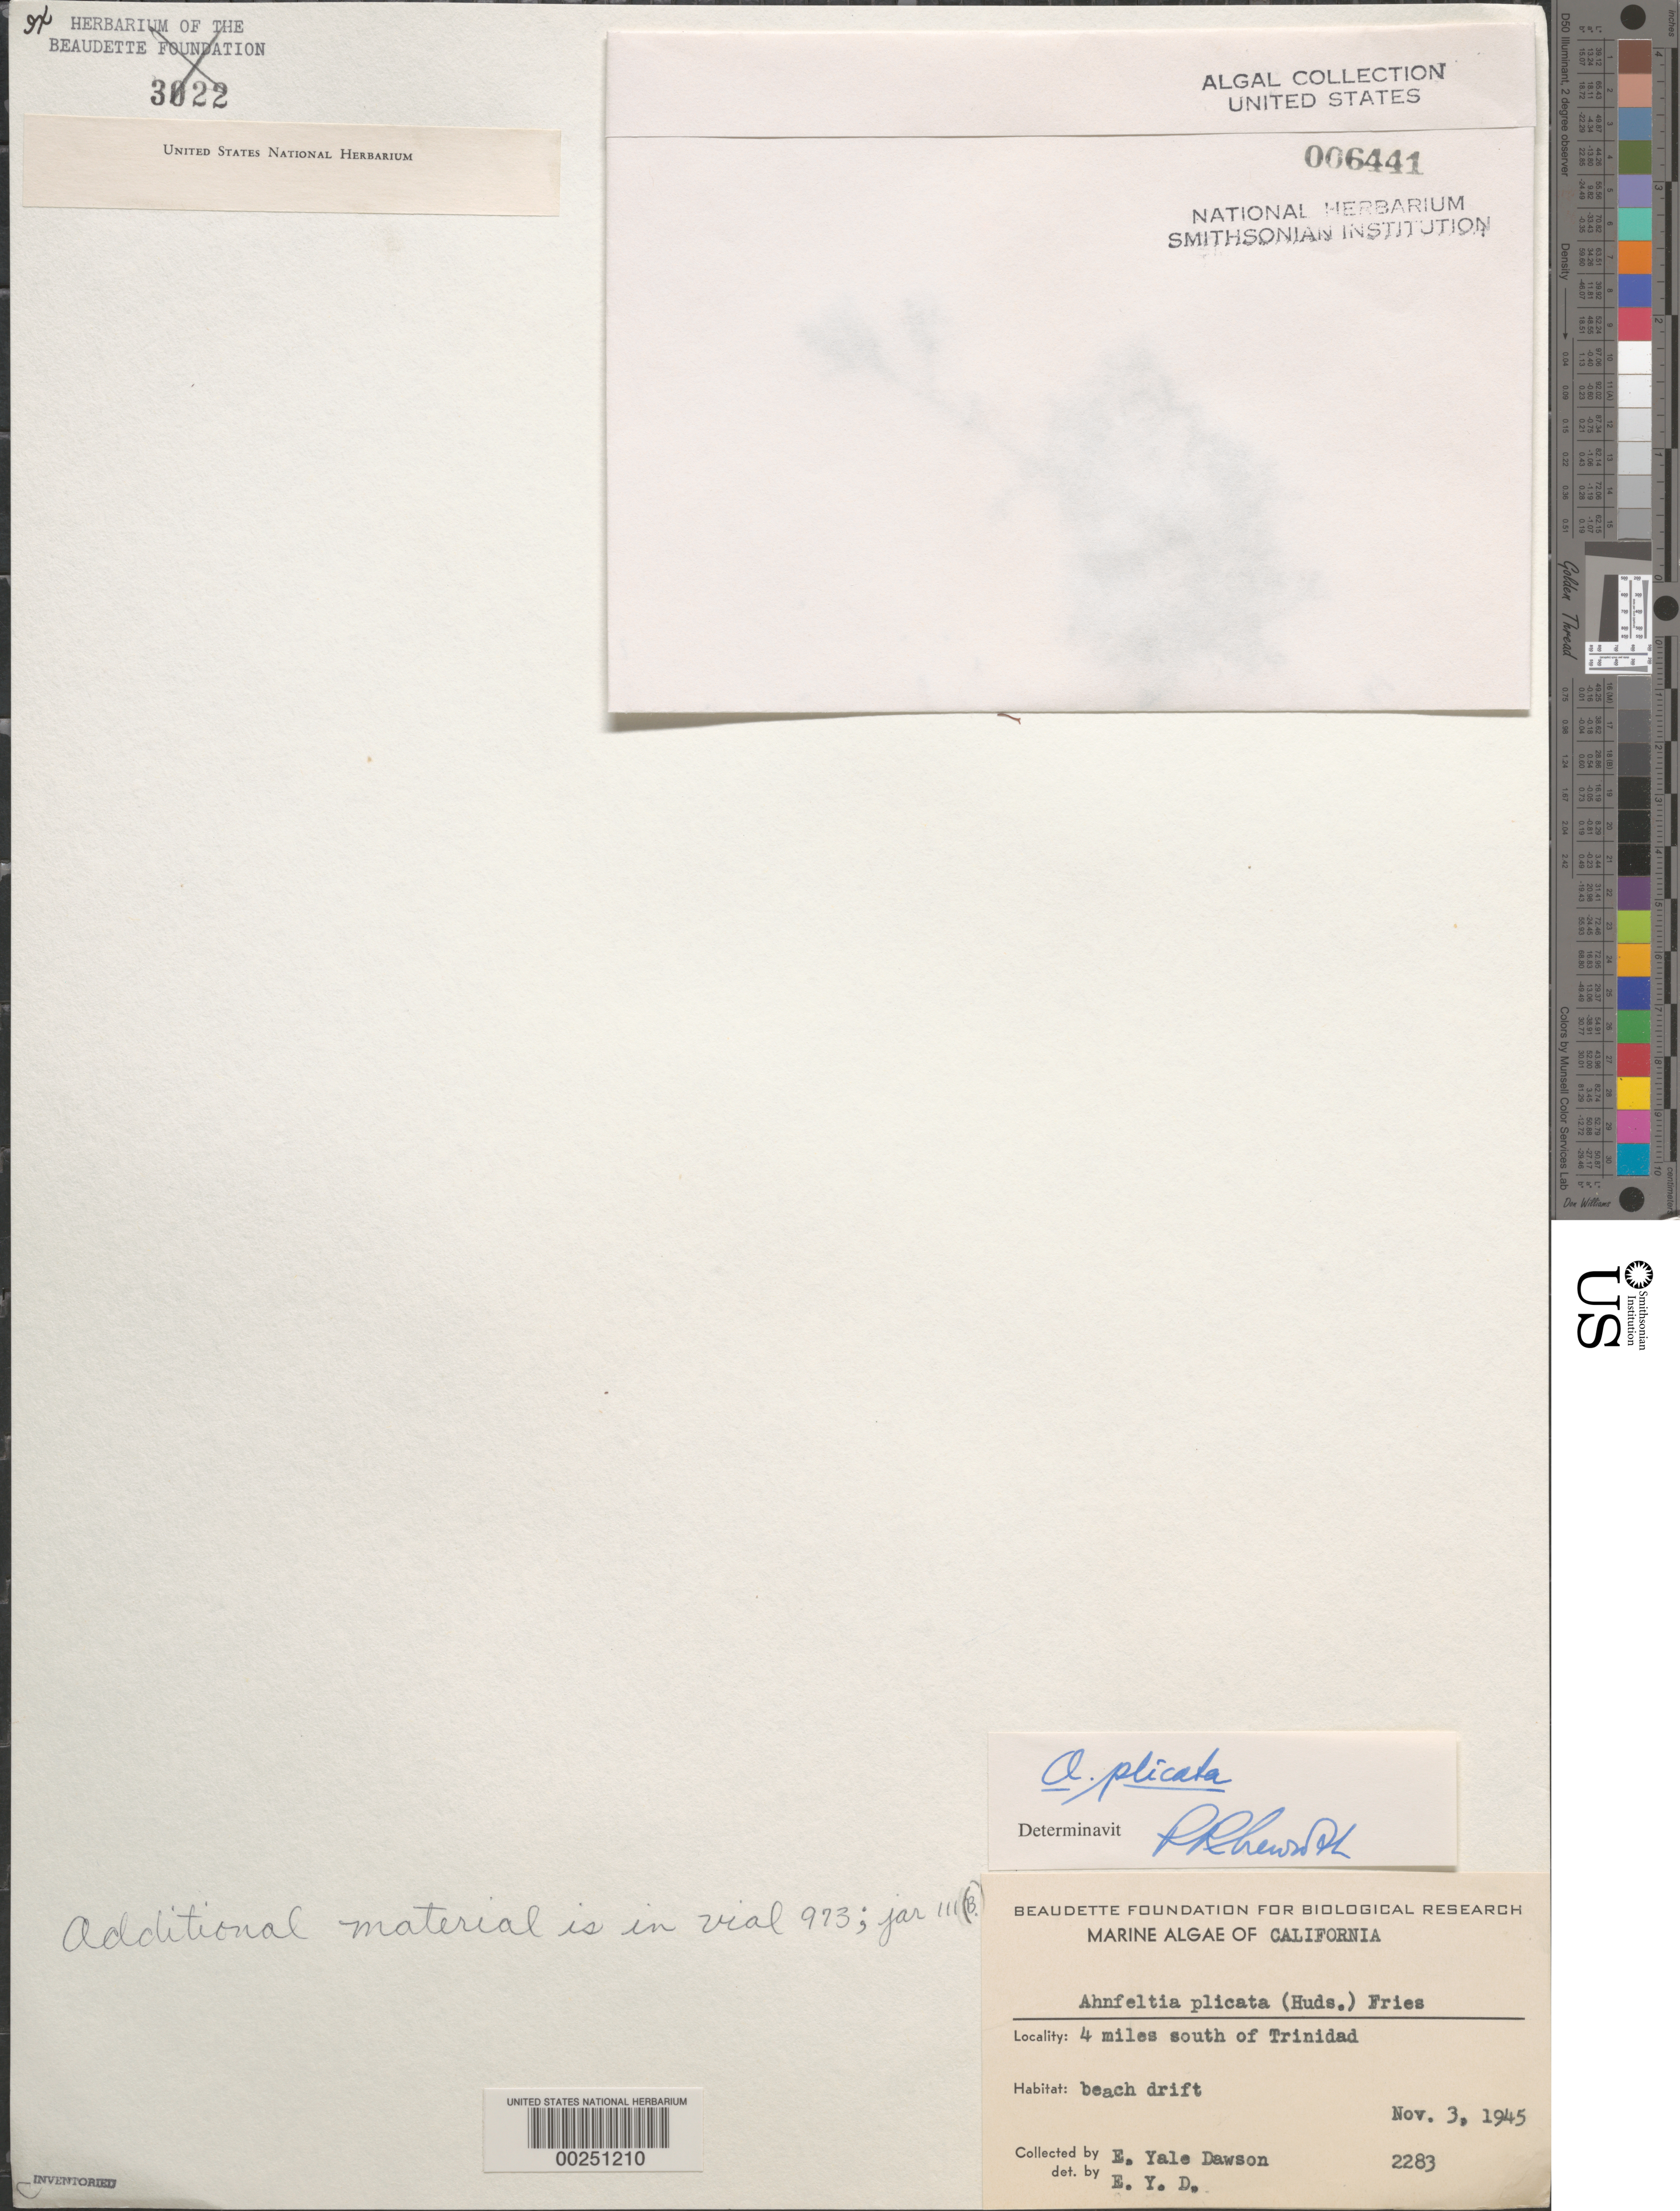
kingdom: Plantae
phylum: Rhodophyta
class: Florideophyceae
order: Ahnfeltiales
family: Ahnfeltiaceae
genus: Ahnfeltia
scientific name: Ahnfeltia plicata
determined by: Newroth, P. R.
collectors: E. Y. Dawson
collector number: EYD 2283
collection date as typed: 03 Nov 1945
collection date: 1945-11-03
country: United States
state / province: California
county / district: Humboldt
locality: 4 miles south of Trinidad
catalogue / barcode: US 6441